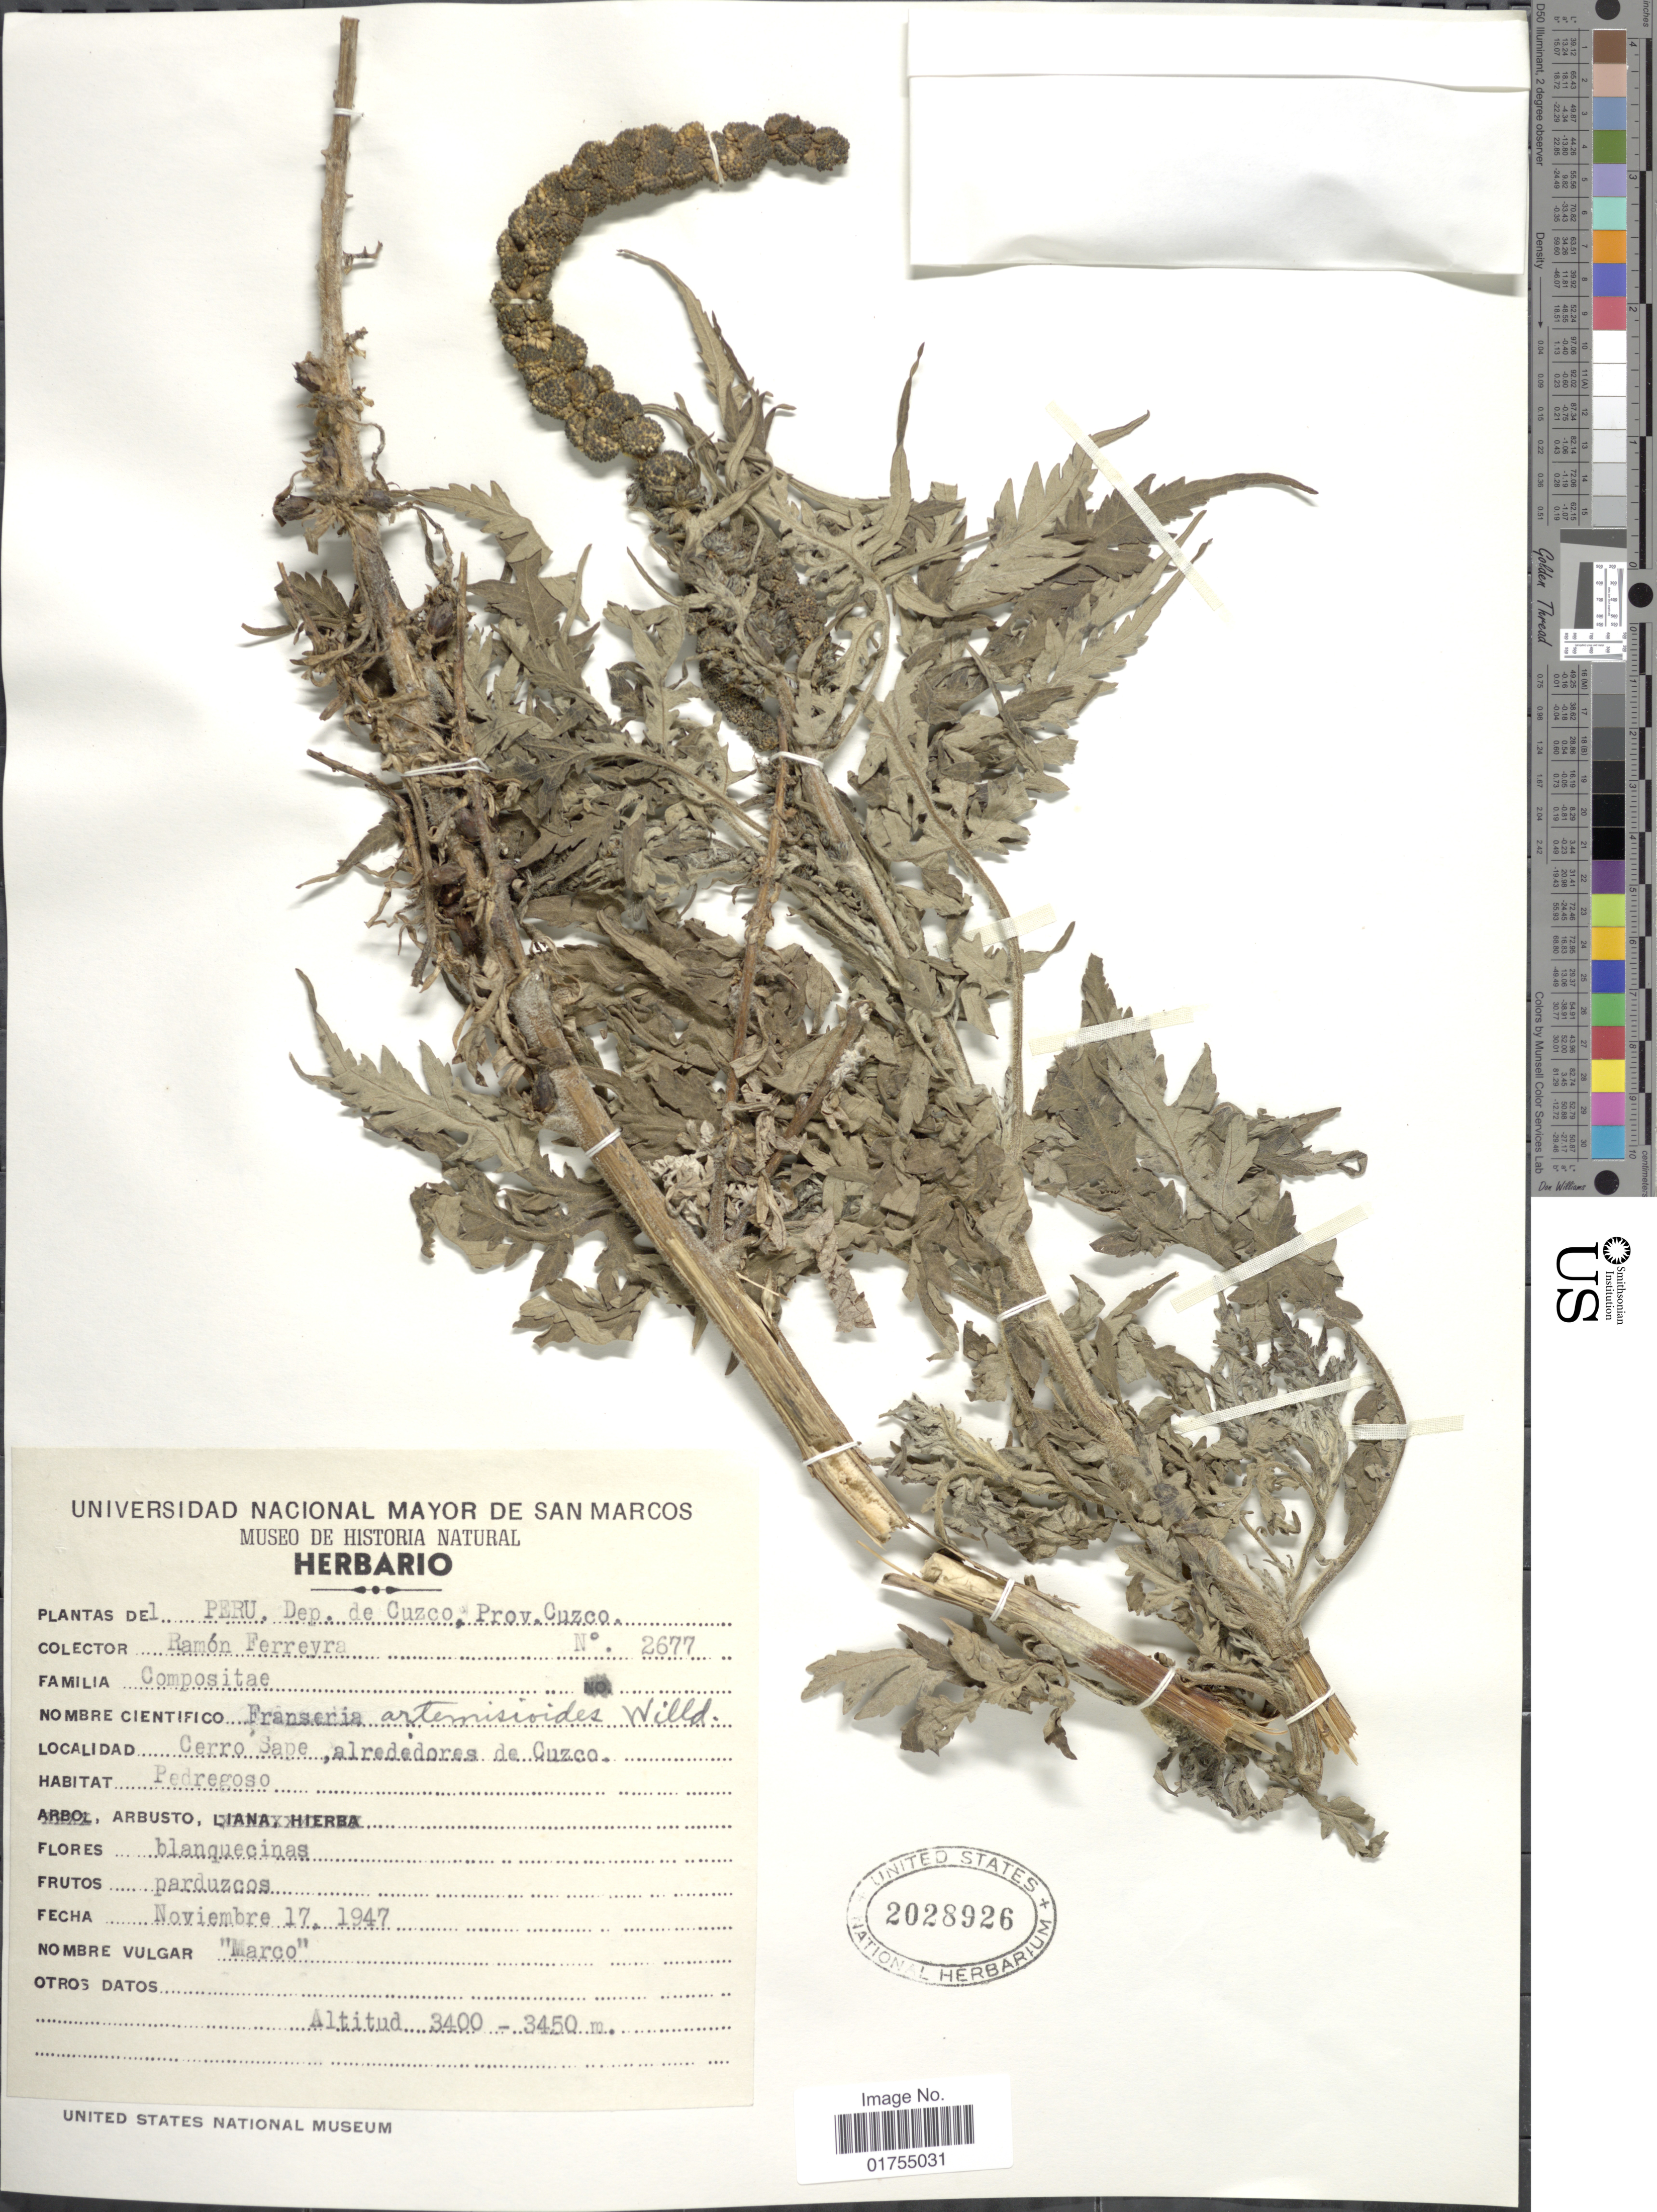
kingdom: Plantae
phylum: Tracheophyta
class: Magnoliopsida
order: Asterales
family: Asteraceae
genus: Franseria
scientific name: Franseria artemisioides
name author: Willd.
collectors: R. A. Ferreyra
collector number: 2677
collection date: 1947-11-17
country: Peru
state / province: Cusco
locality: Dep.de Cuzco. Cerro Sae alrededores de Cuzco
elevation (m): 3400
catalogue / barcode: US 2028926